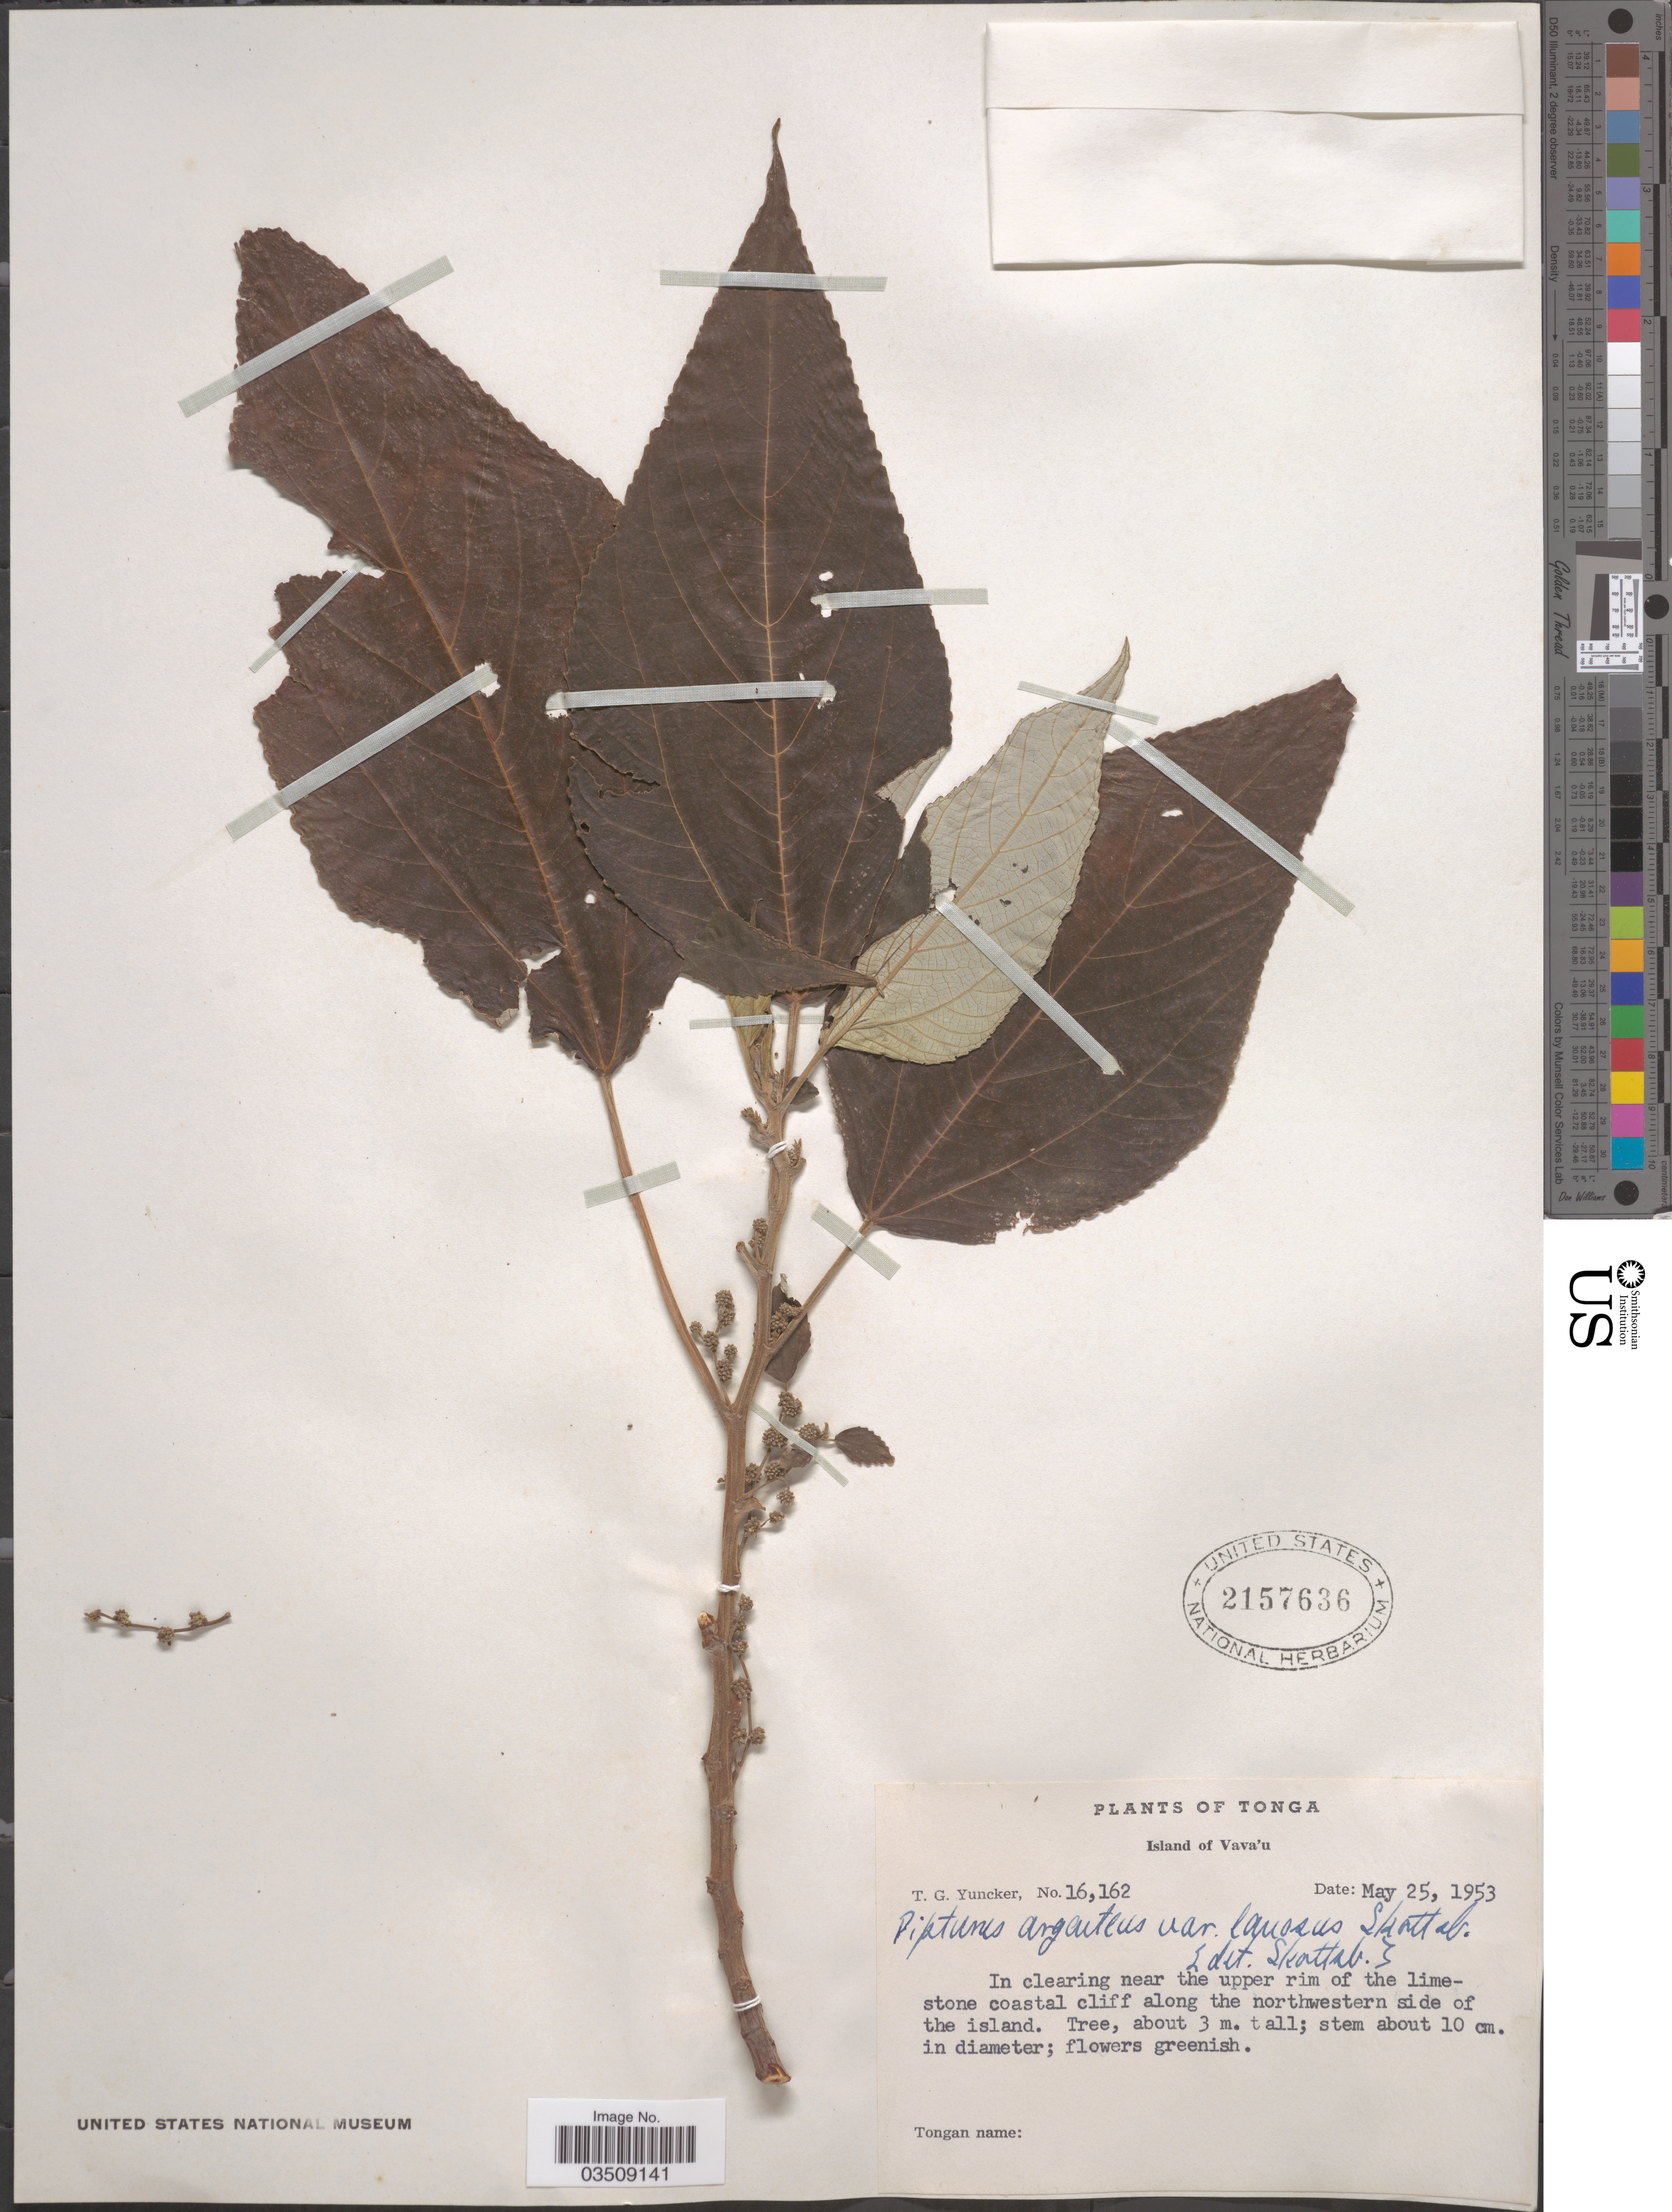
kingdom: Plantae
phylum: Tracheophyta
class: Magnoliopsida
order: Rosales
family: Urticaceae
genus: Pipturus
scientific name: Pipturus argenteus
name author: (G. Forst.) Wedd.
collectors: T. G. Yuncker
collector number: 16162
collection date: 1953-05-25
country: Tonga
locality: Island of Vava'u. In clearing near the upper rim of the limestone coastal cliff along the northwestern side of the island.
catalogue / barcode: US 2157636